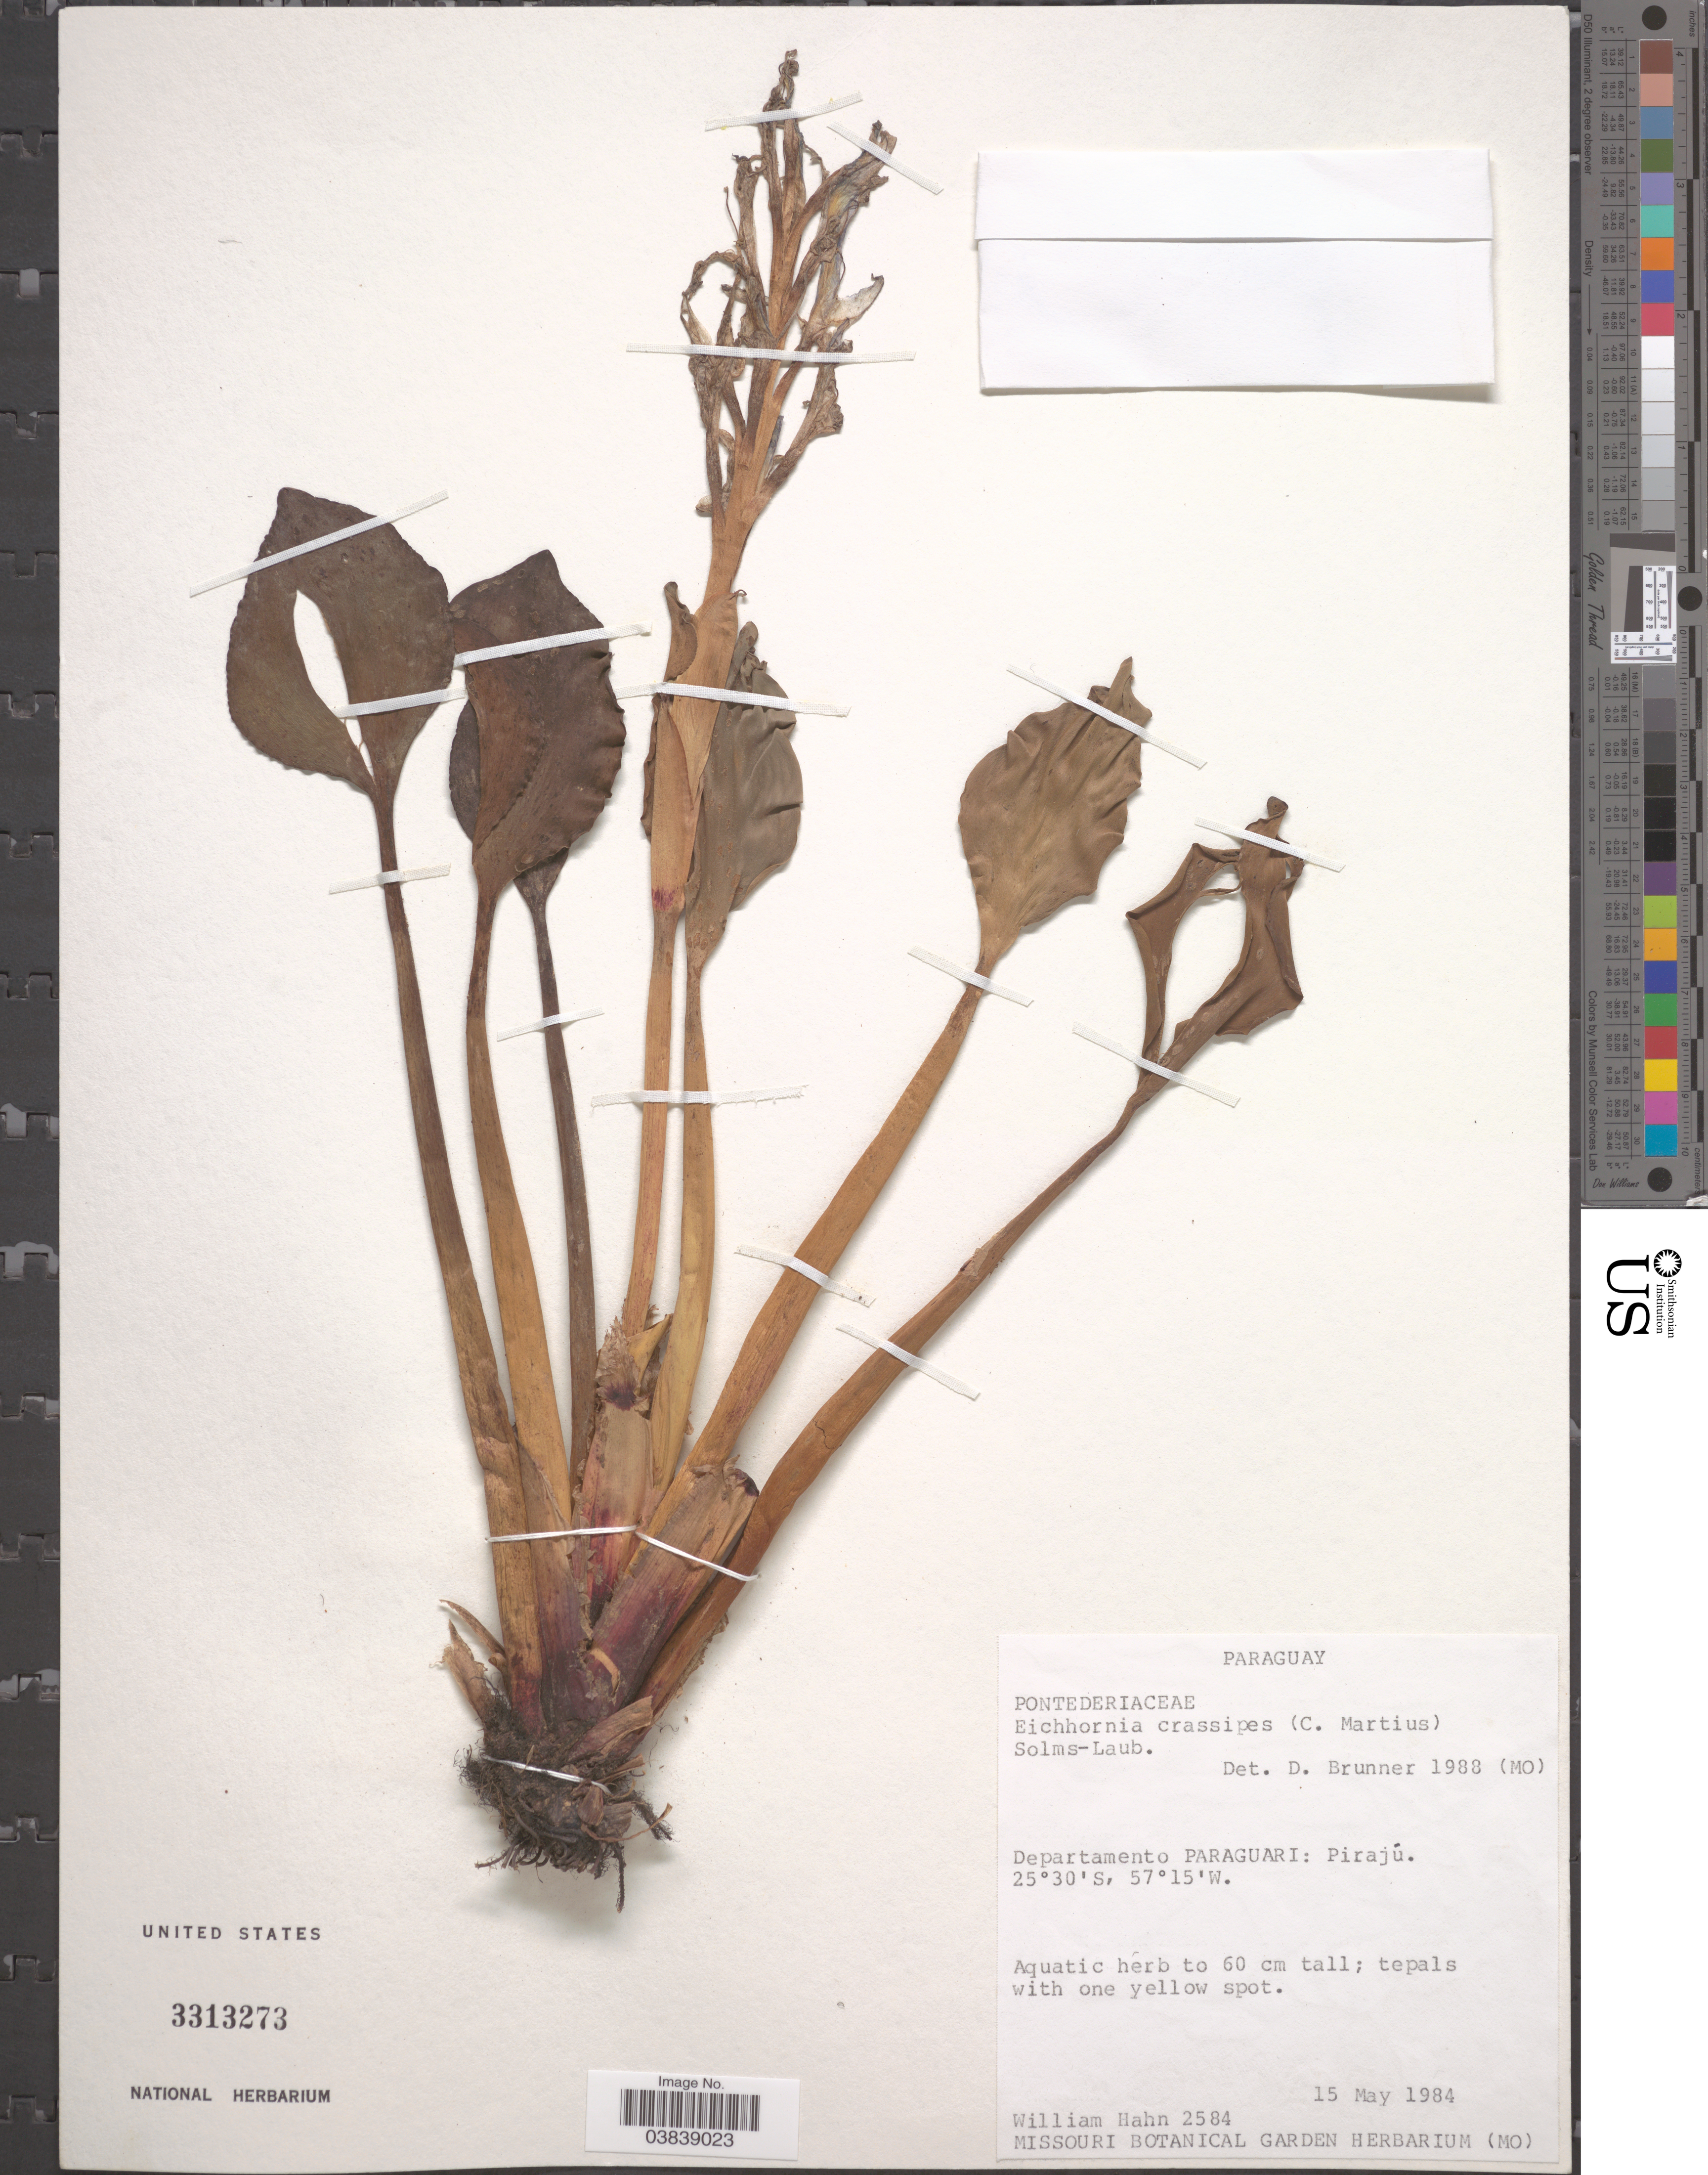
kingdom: Plantae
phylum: Tracheophyta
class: Liliopsida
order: Commelinales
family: Pontederiaceae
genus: Eichhornia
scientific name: Eichhornia crassipes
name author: (Mart.) Solms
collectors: W. J. Hahn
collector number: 2584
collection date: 1984-05-15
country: Paraguay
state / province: Paraguari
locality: Departamento Paraguari: Pirajú.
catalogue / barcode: US 3313273